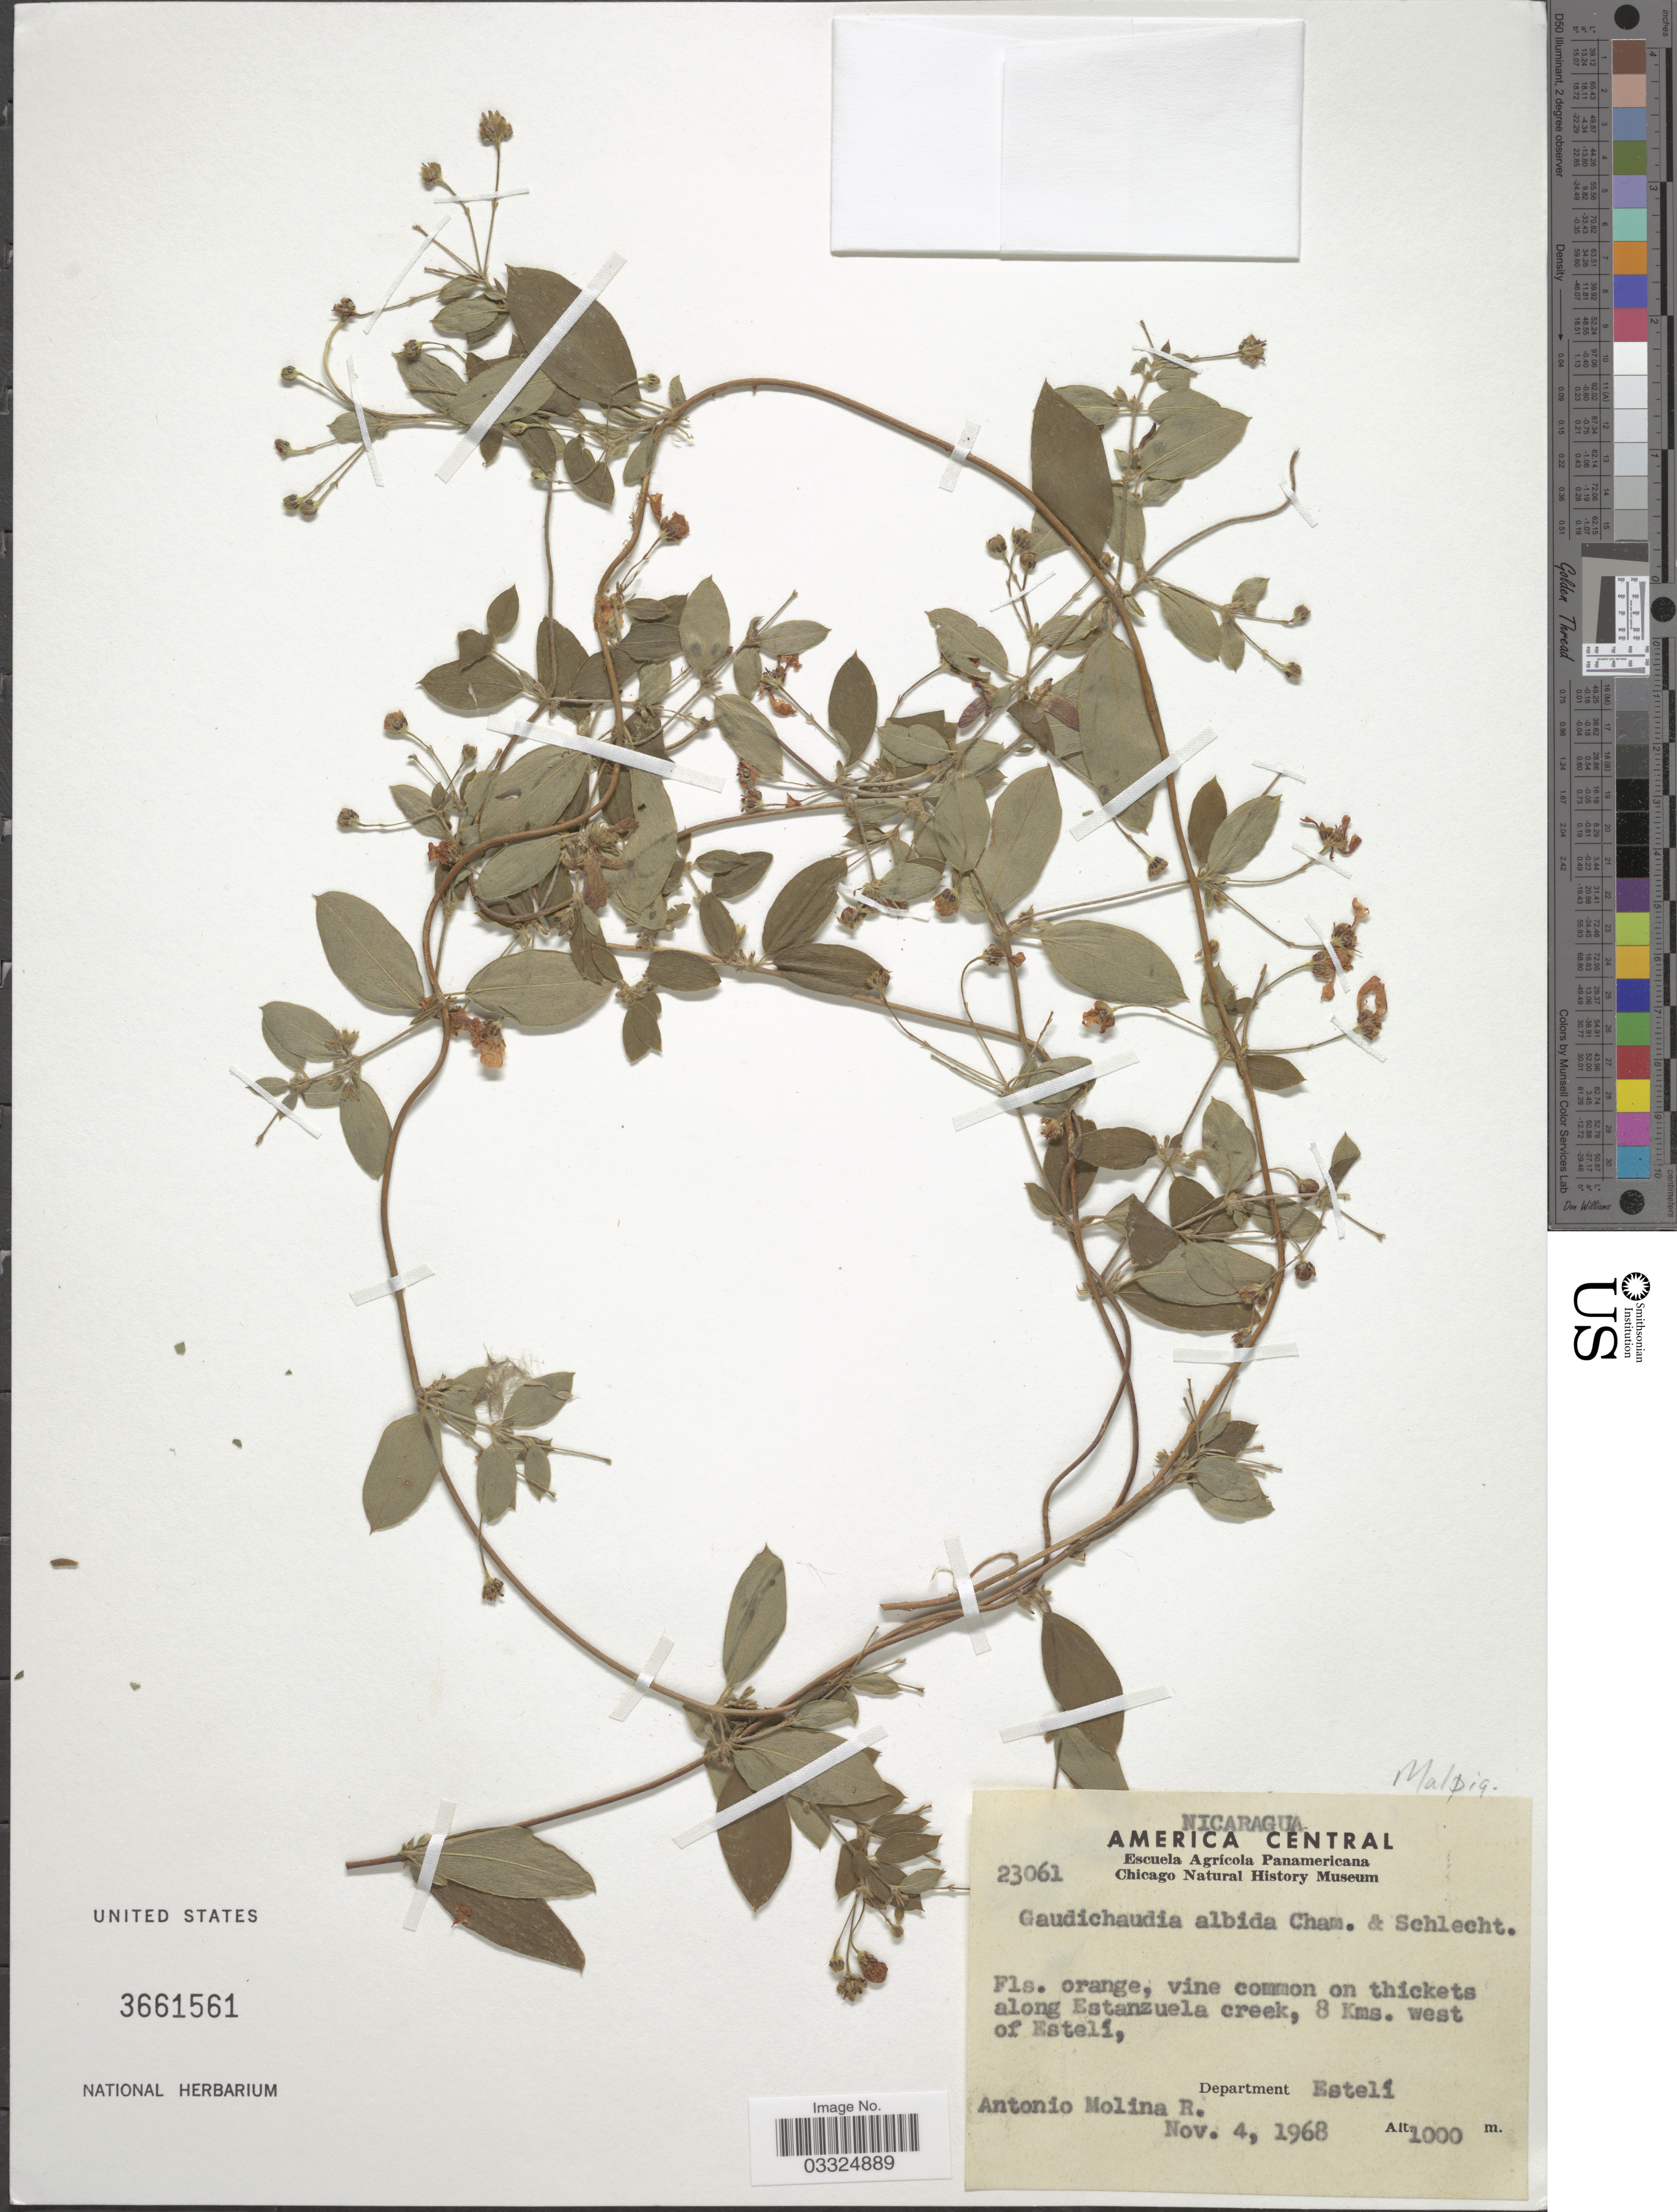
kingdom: Plantae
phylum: Tracheophyta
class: Magnoliopsida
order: Malpighiales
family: Malpighiaceae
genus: Gaudichaudia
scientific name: Gaudichaudia albida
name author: Schltdl. & Cham.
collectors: A. Molina R.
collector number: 23061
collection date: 1968-11-04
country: Nicaragua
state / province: Esteli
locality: Along Estanzuela creek, 8 Kms. west of Estelí, Department Estelí.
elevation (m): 1000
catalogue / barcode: US 3661561